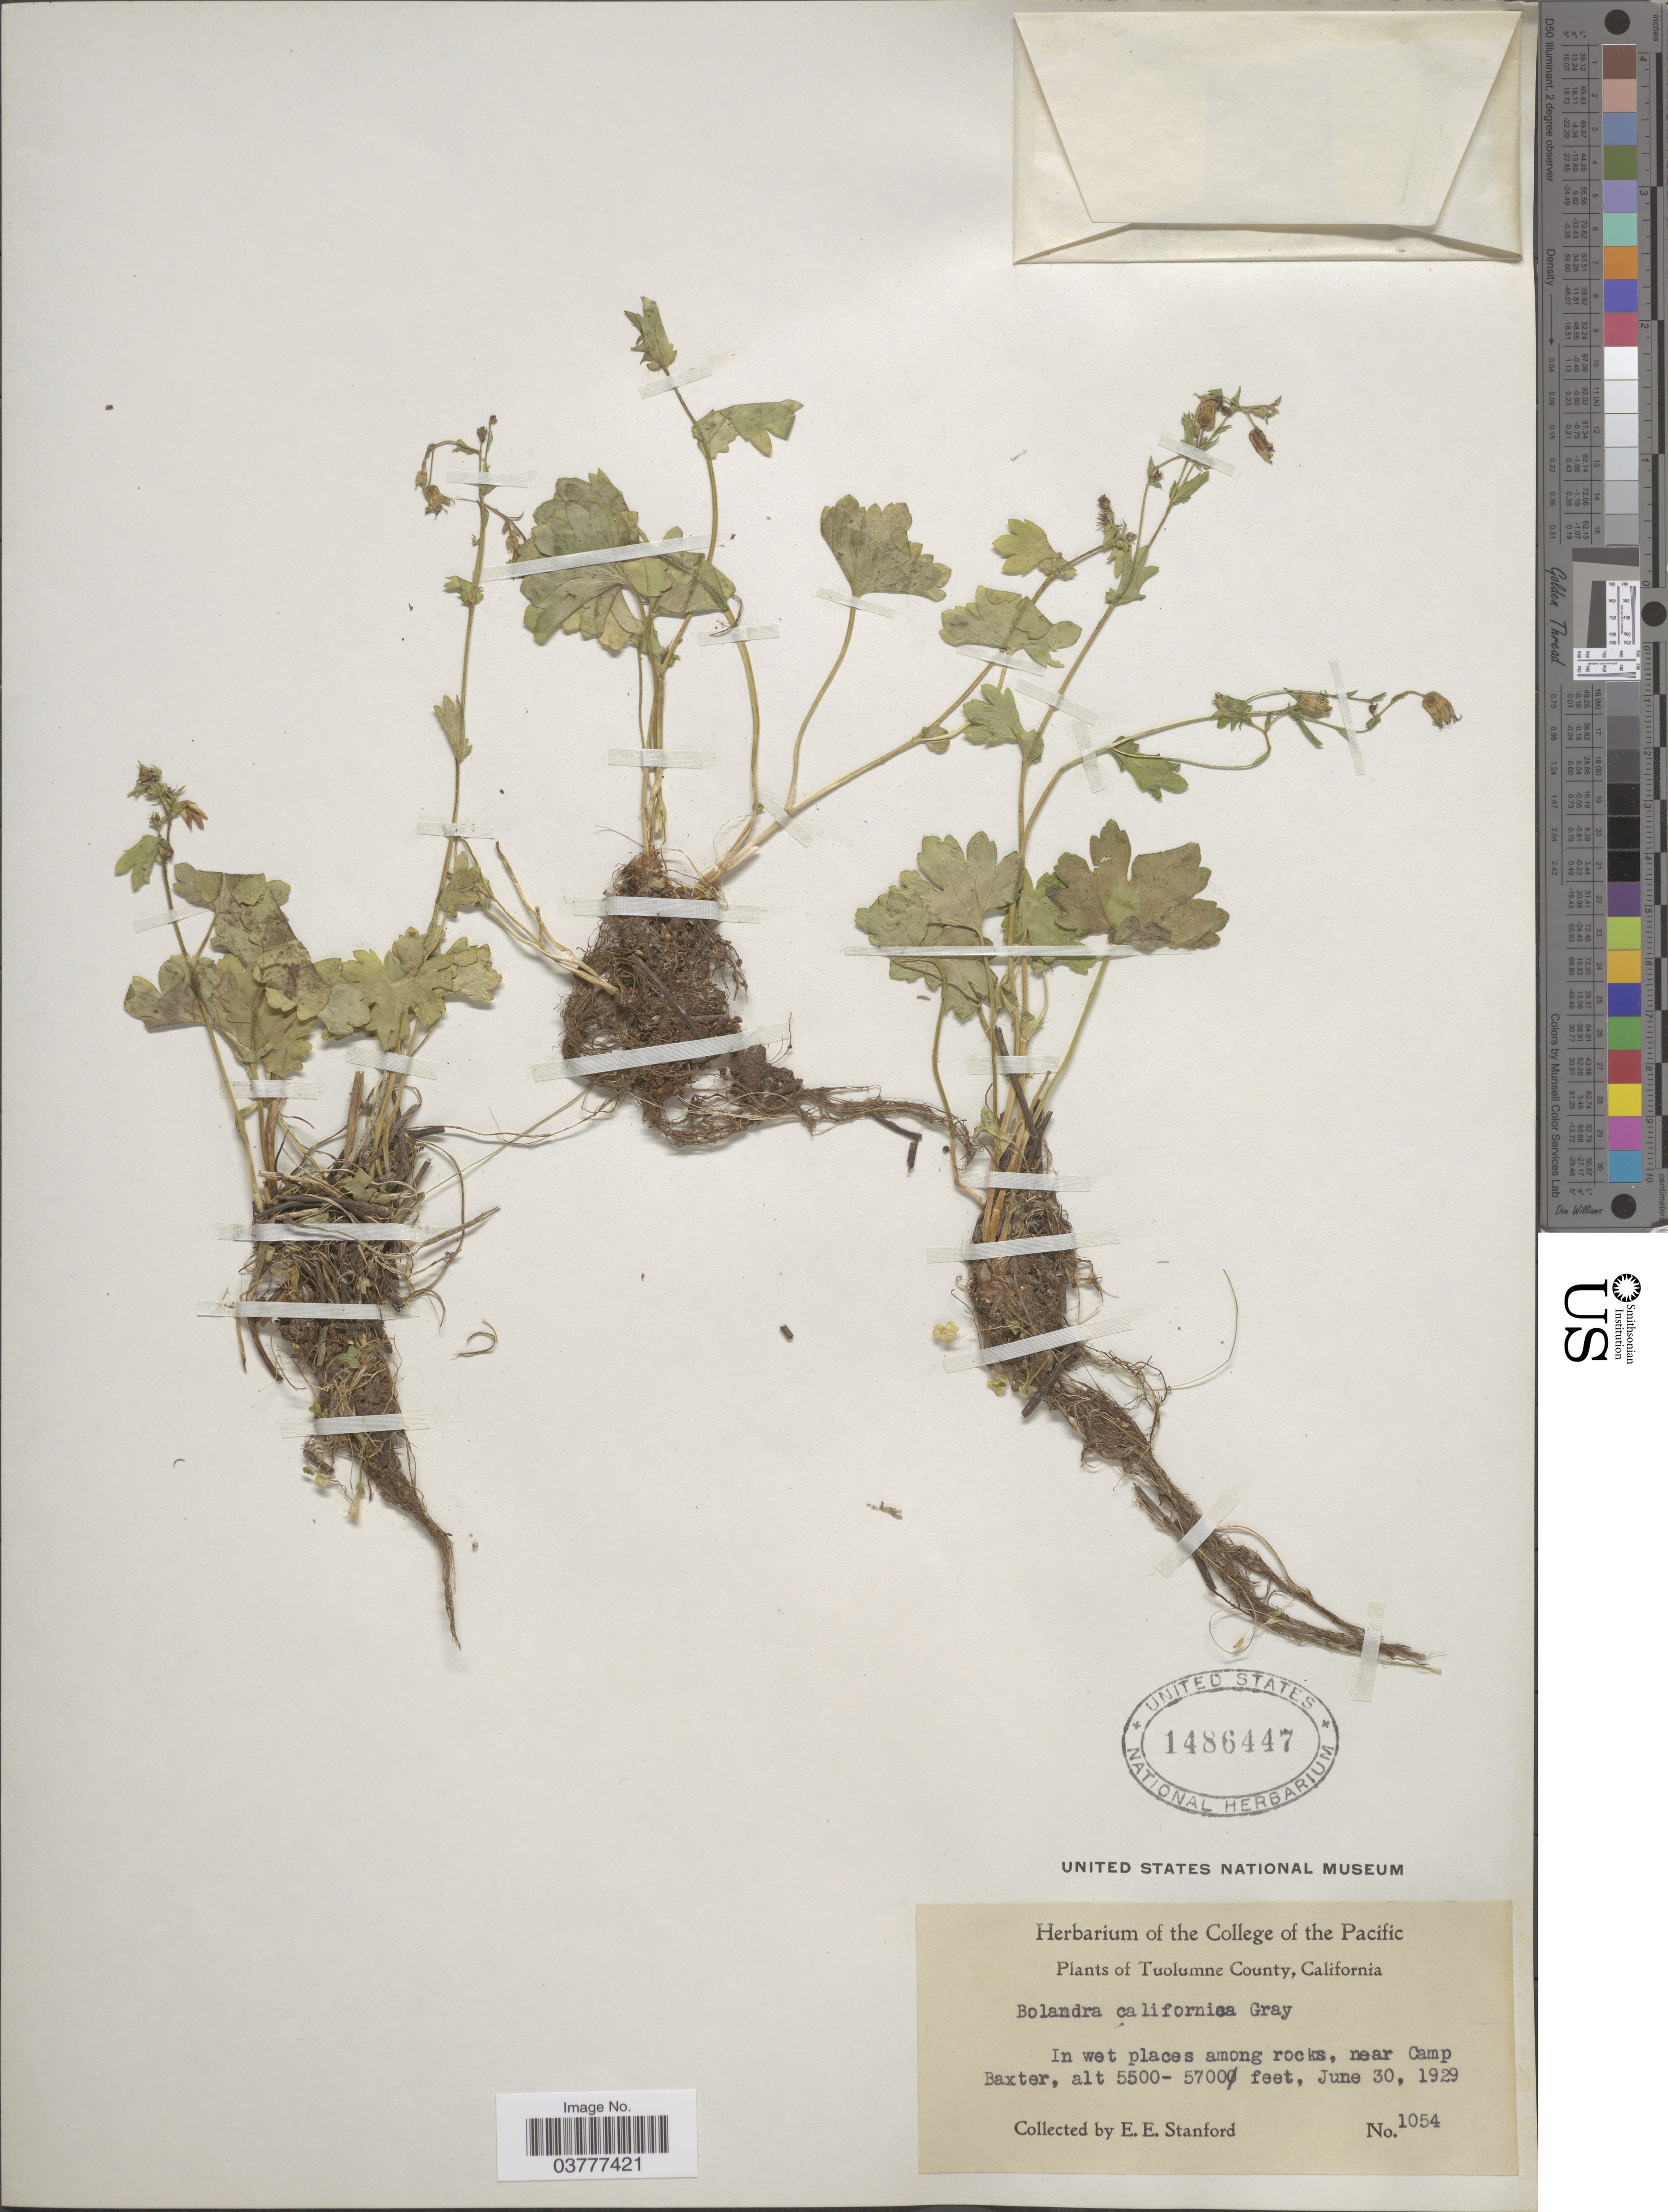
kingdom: Plantae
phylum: Tracheophyta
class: Magnoliopsida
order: Saxifragales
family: Saxifragaceae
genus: Bolandra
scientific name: Bolandra californica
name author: A. Gray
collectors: E. Stanford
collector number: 1054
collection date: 1929-06-30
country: United States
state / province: California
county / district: Tuolumne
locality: Tuolumne County. In wet places among rocks, near Camp Baxter.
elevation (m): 1676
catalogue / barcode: US 1486447